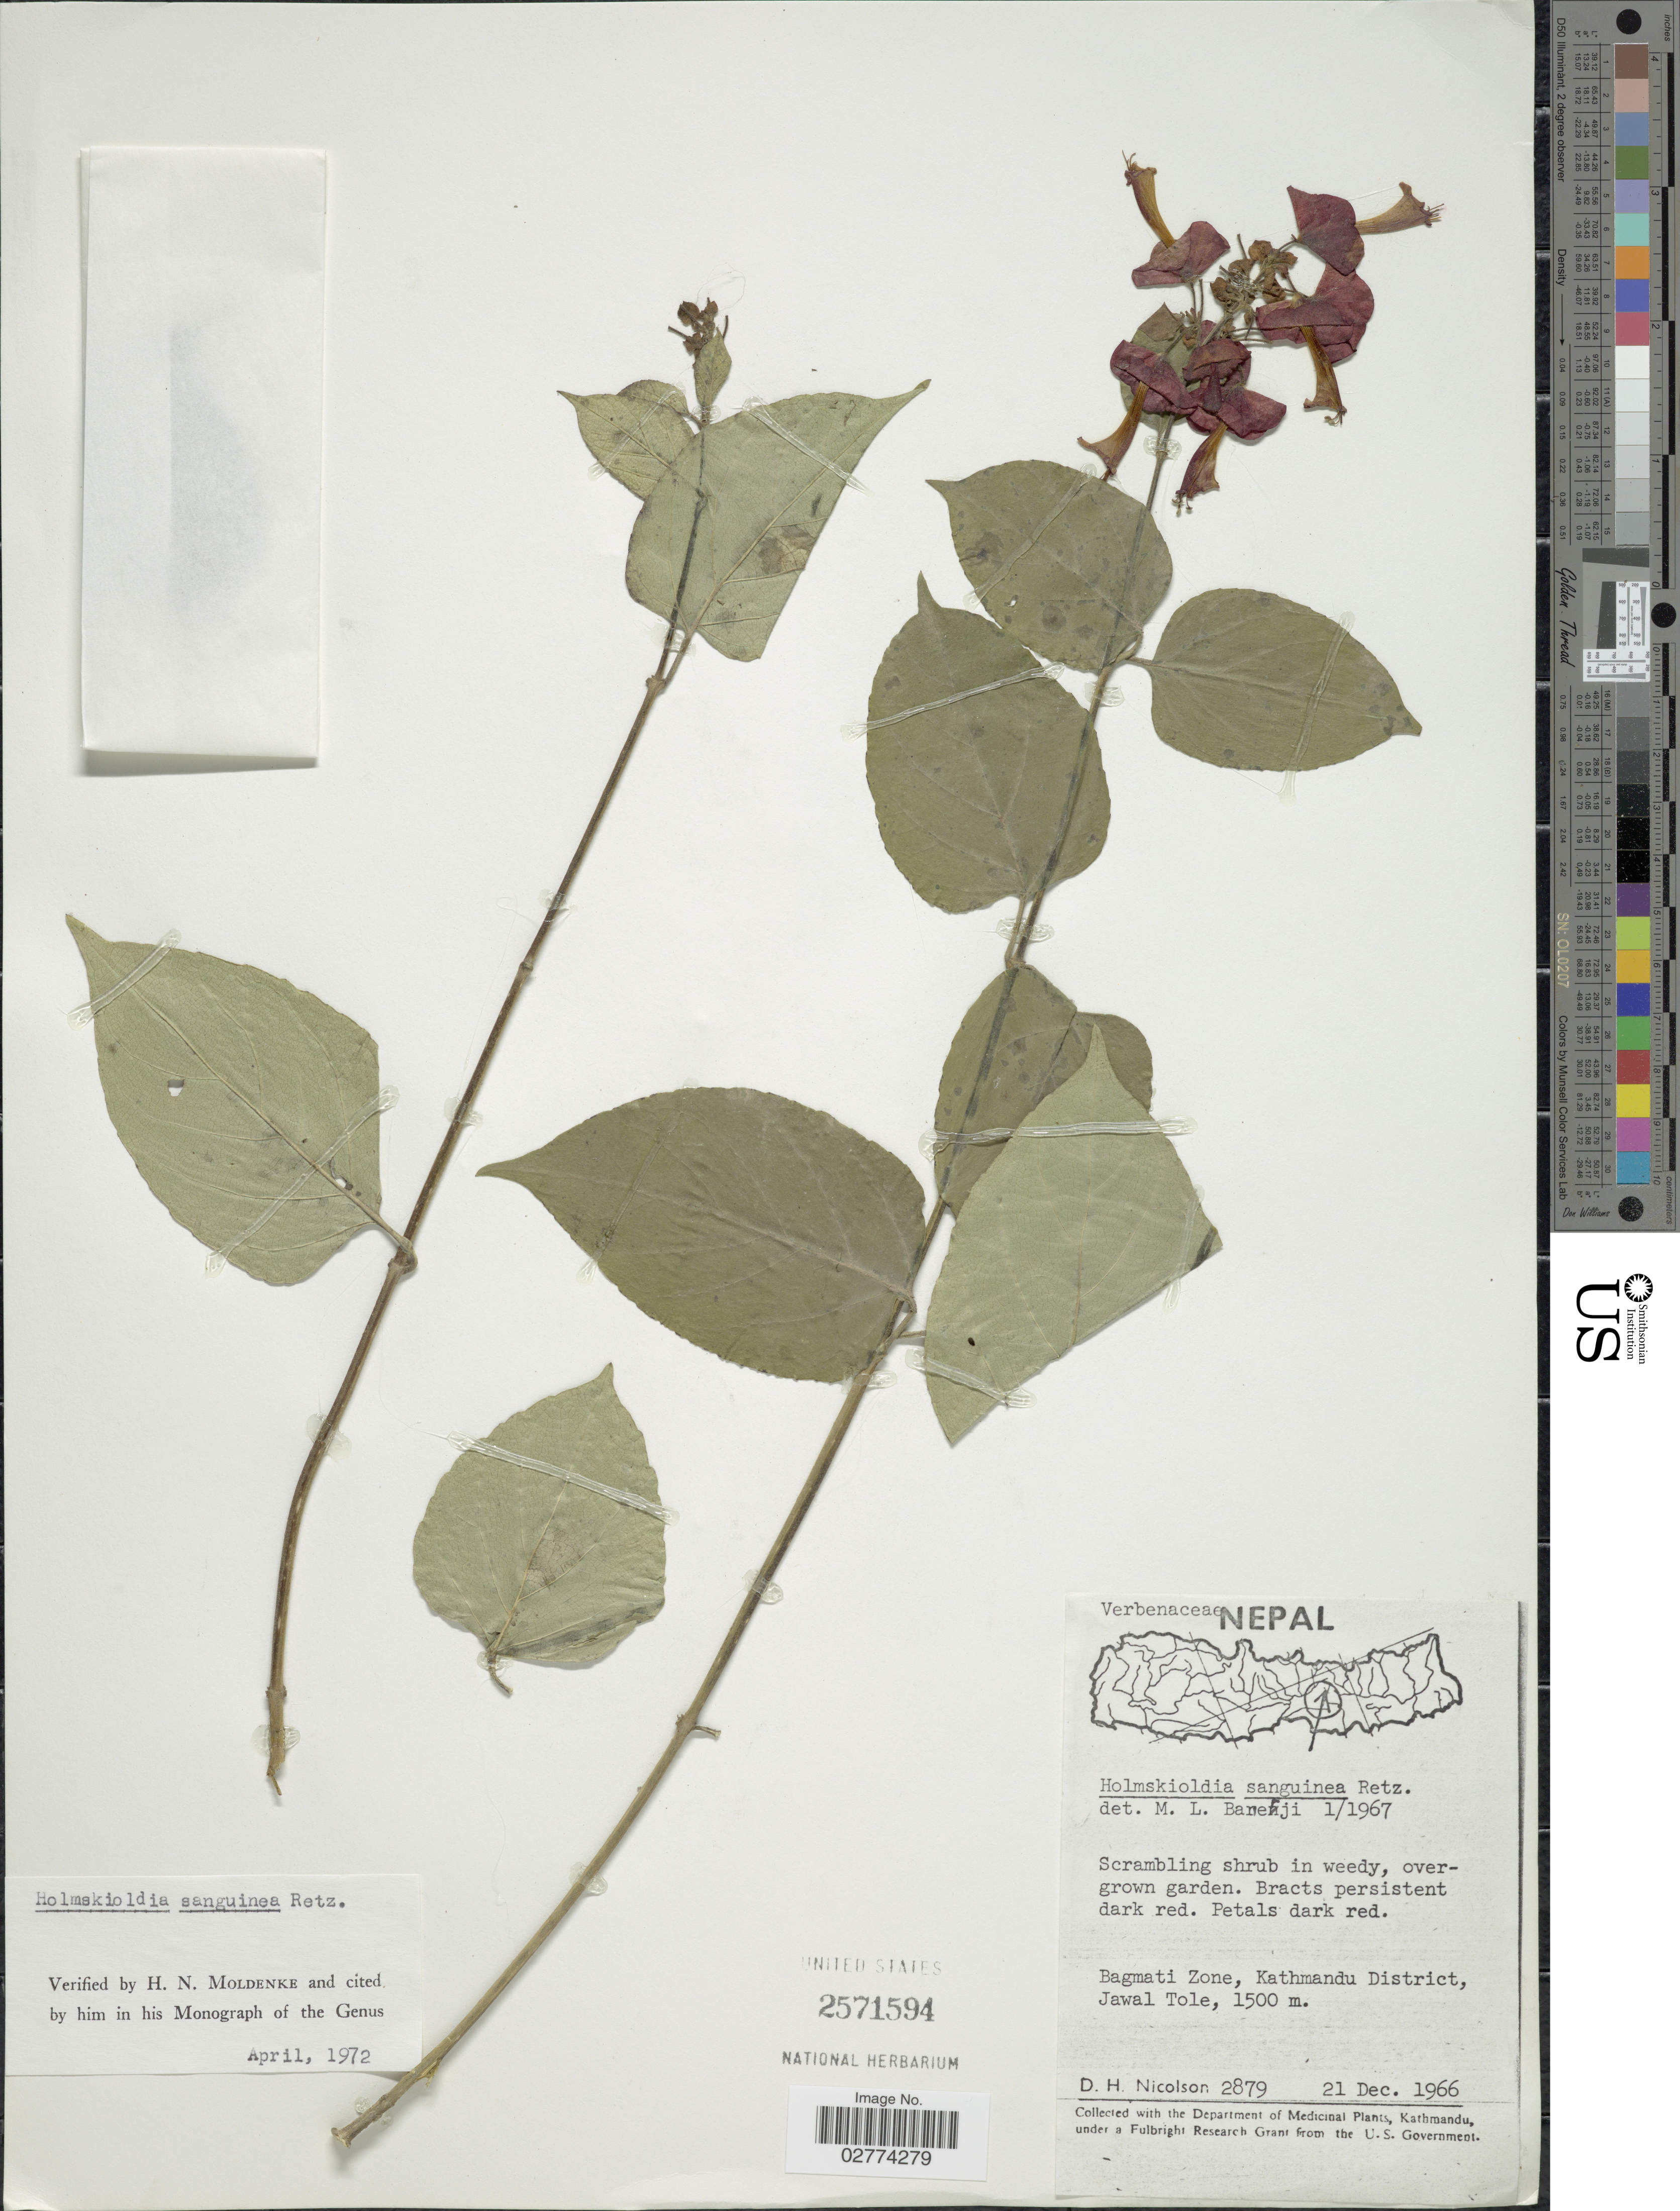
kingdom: Plantae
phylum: Tracheophyta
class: Magnoliopsida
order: Lamiales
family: Lamiaceae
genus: Holmskioldia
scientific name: Holmskioldia sanguinea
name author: Retz.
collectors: D. H. Nicolson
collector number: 2879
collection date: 1966-12-21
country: Nepal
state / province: Bagmati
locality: Bagmati Zone, Kathmandu District, Jawal Tole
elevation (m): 1500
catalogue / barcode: US 2571594